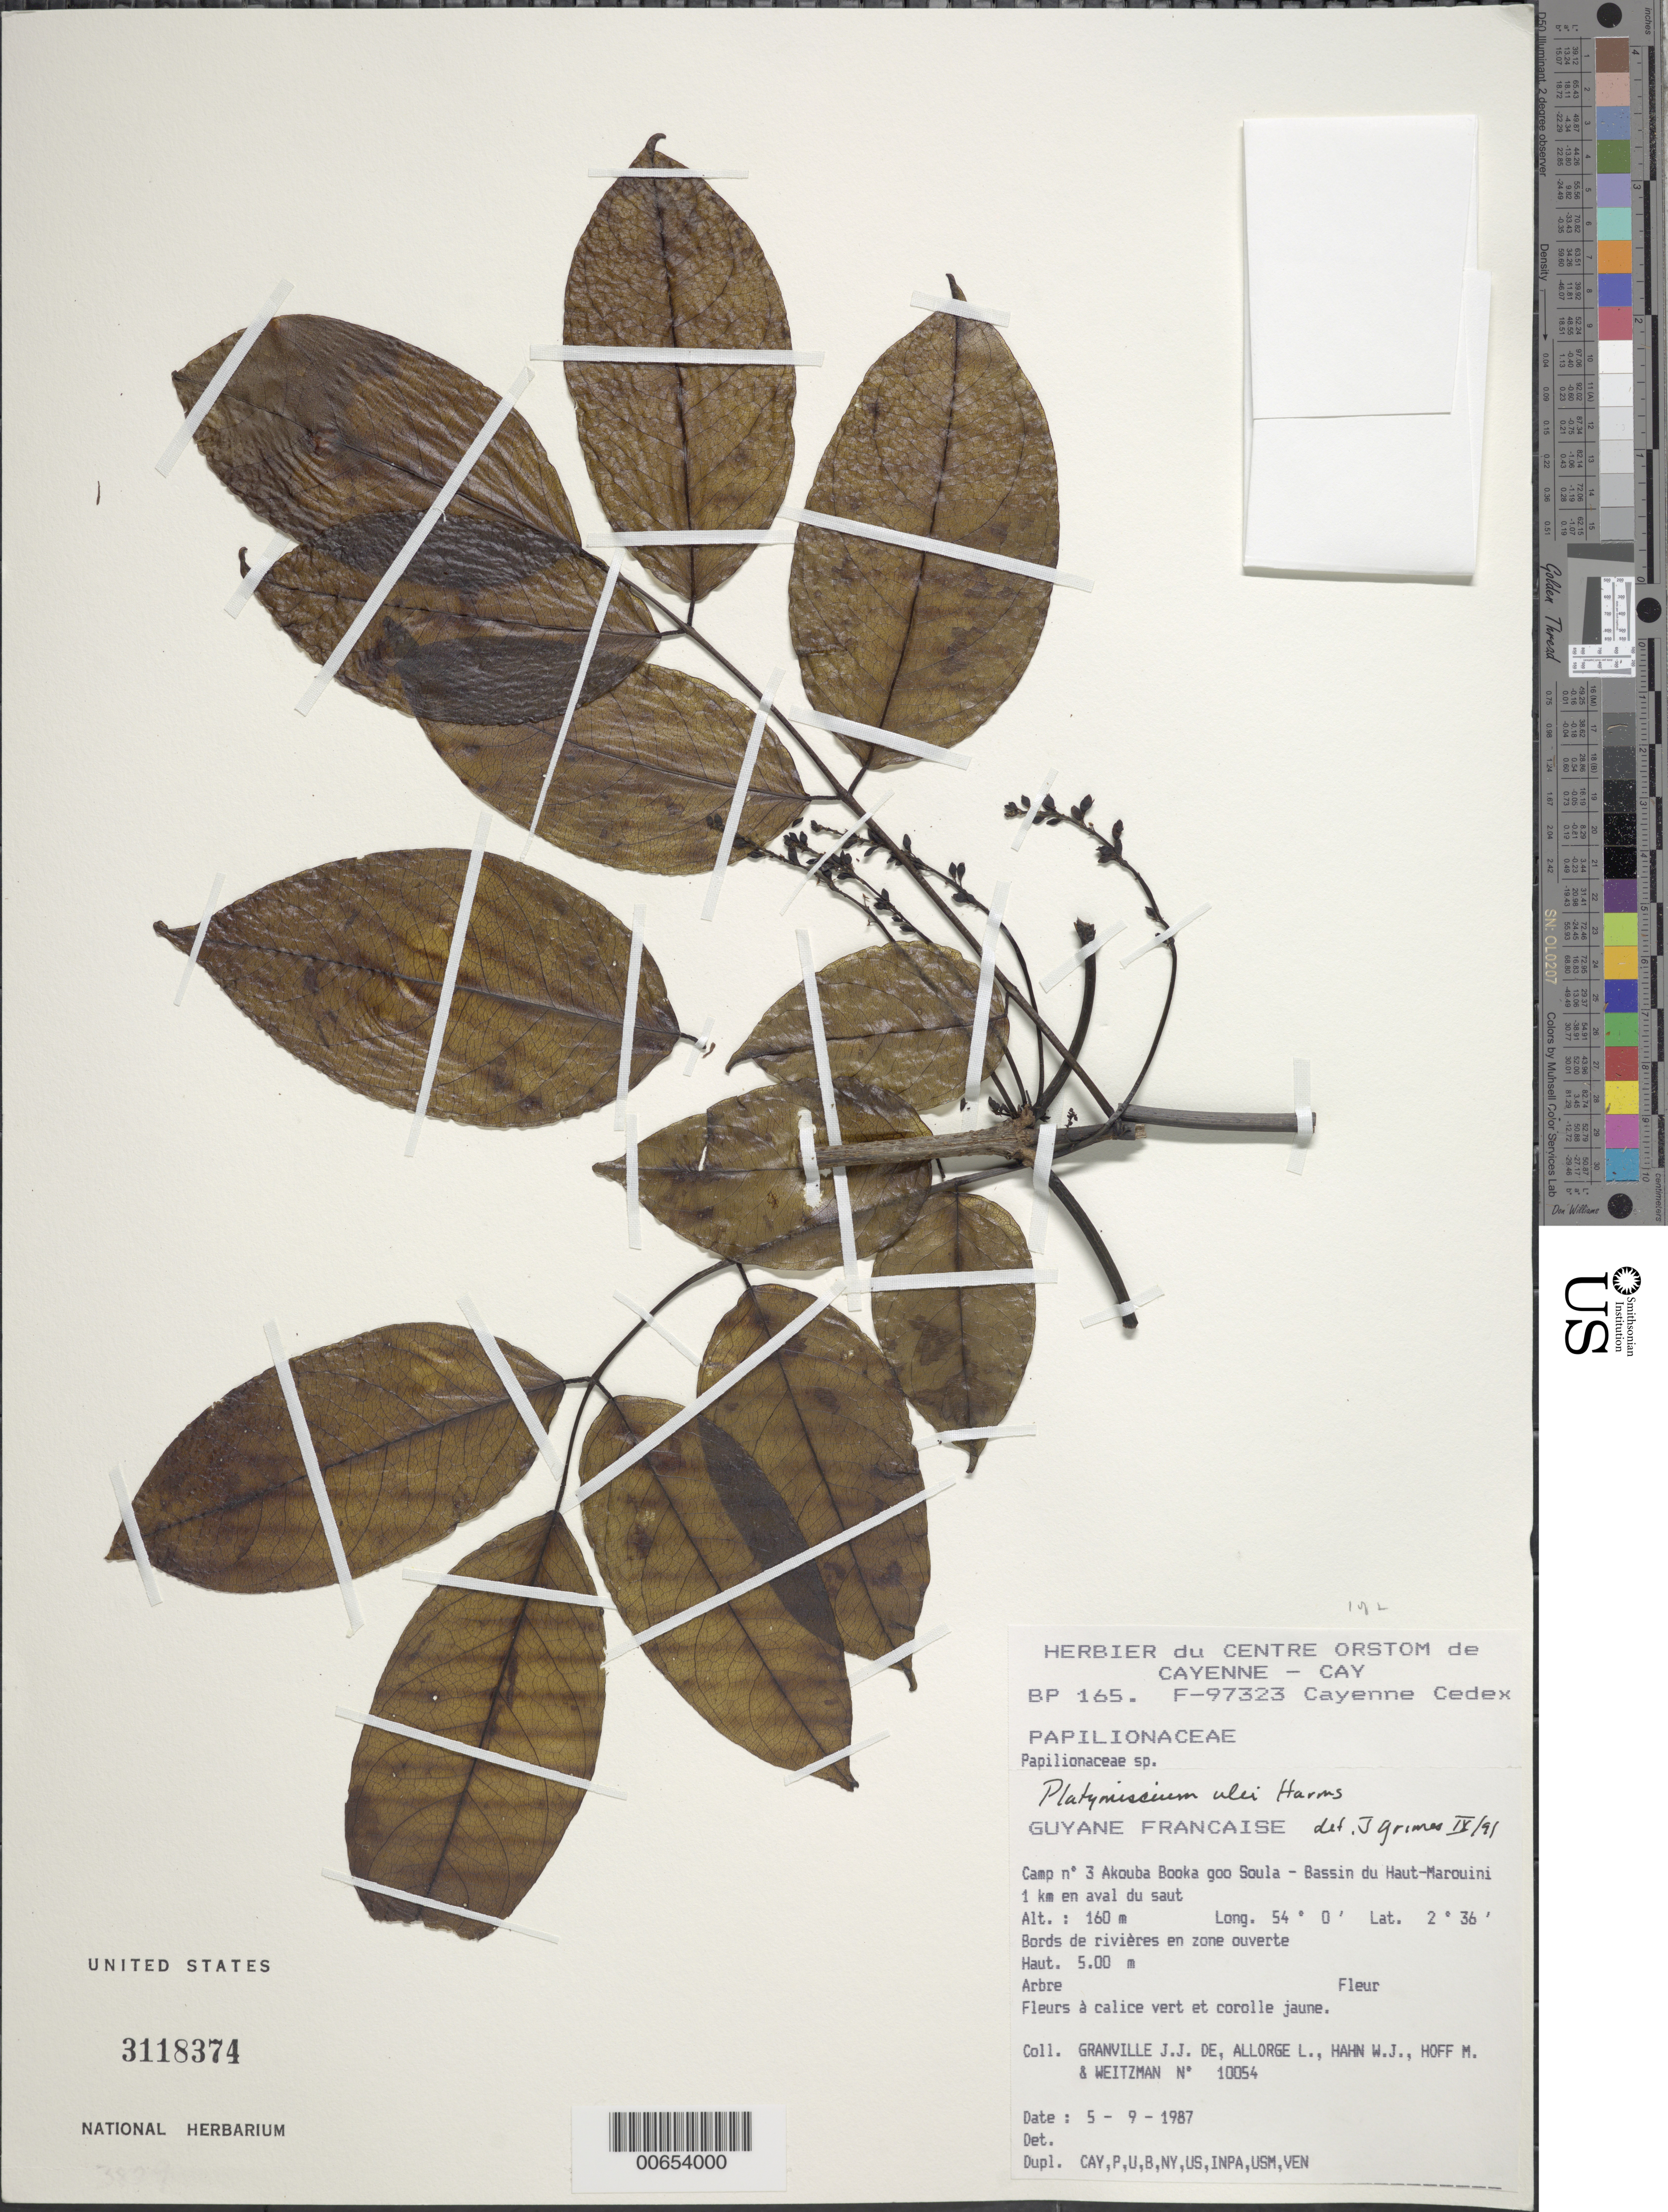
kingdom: Plantae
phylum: Tracheophyta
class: Magnoliopsida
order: Fabales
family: Fabaceae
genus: Platymiscium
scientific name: Platymiscium pinnatum var. ulei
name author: (Harms) Klitg.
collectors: J.-J. de Granville, L. Allorge, W. J. Hahn, M. Hoff & A. L. Weitzman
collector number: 10054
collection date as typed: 5-Sep-87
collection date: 1987-09-05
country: French Guiana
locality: Akouba Booka goo Soula, Camp #3, Bassin du Haut Marouini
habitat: Along river, open area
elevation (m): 160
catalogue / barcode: US 3118374